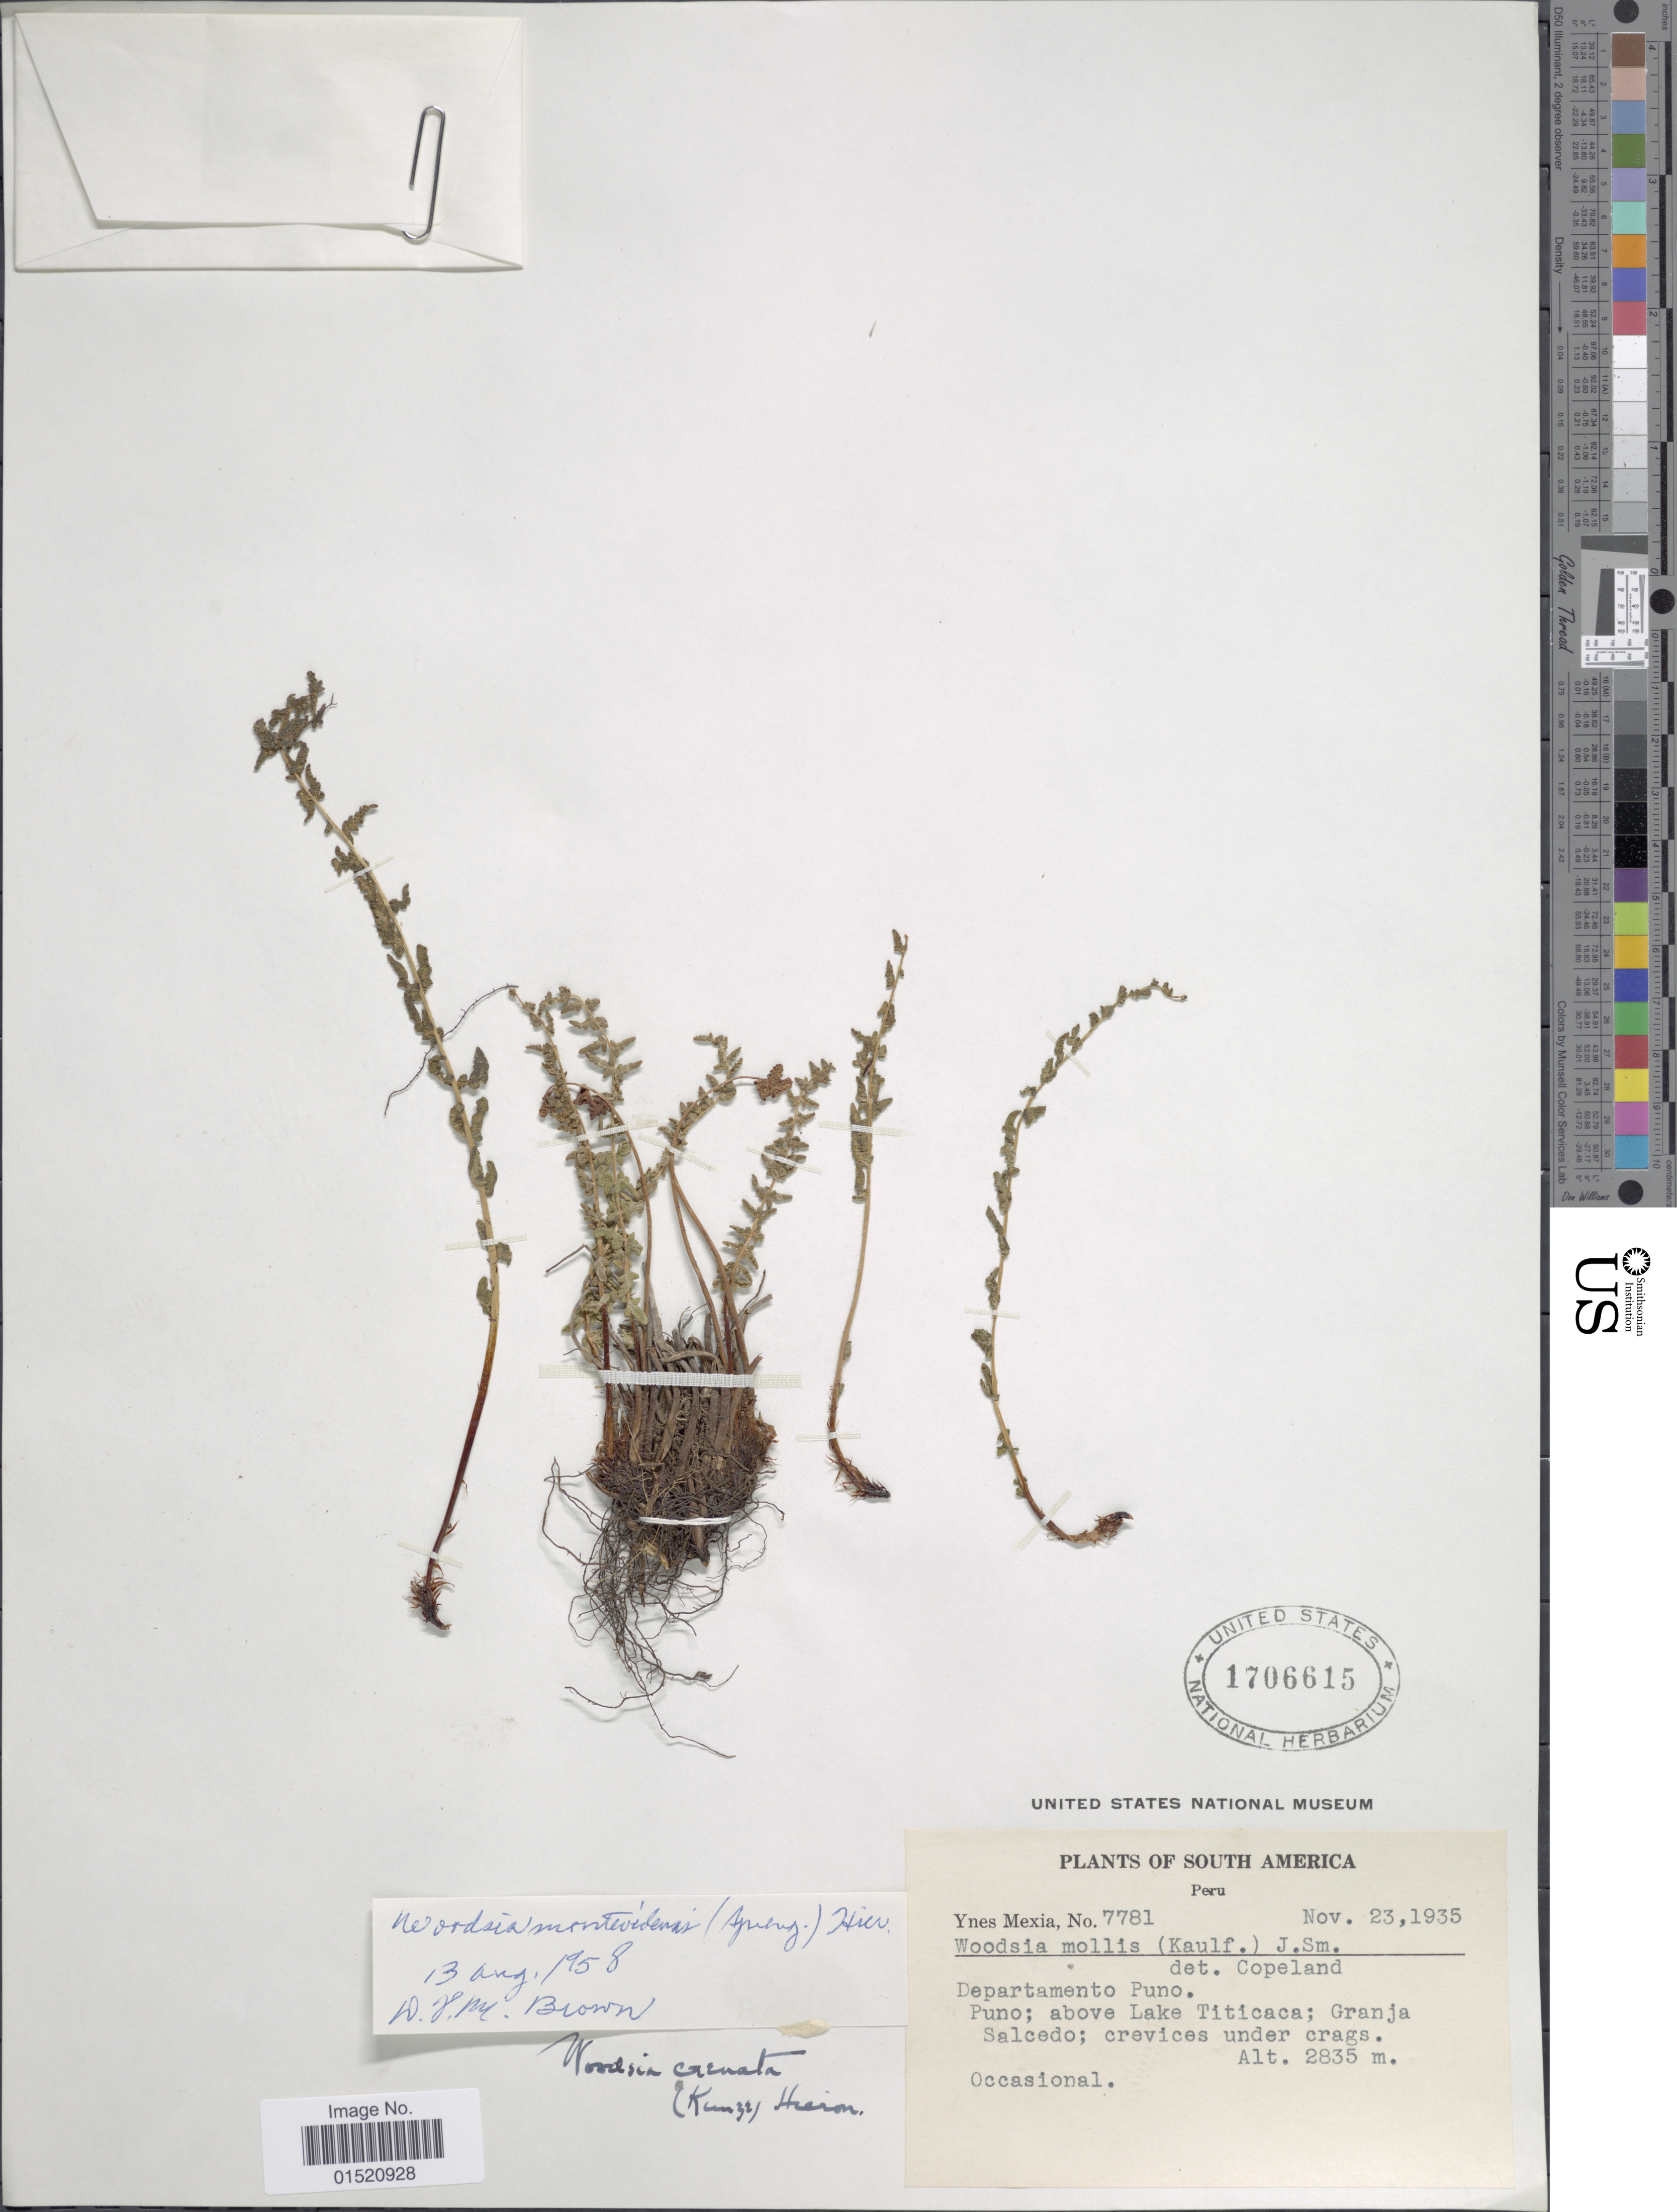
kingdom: Plantae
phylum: Tracheophyta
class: Polypodiopsida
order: Polypodiales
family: Woodsiaceae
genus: Woodsia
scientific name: Woodsia montevidensis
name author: (Spreng.) Hieron.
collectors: Y. Mexia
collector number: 7781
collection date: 1935-11-23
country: Peru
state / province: Puno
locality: South America, Departmento Puno. Puno; above Lake Titicaca; Granja Salcedo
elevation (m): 2835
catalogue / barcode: US 1706615